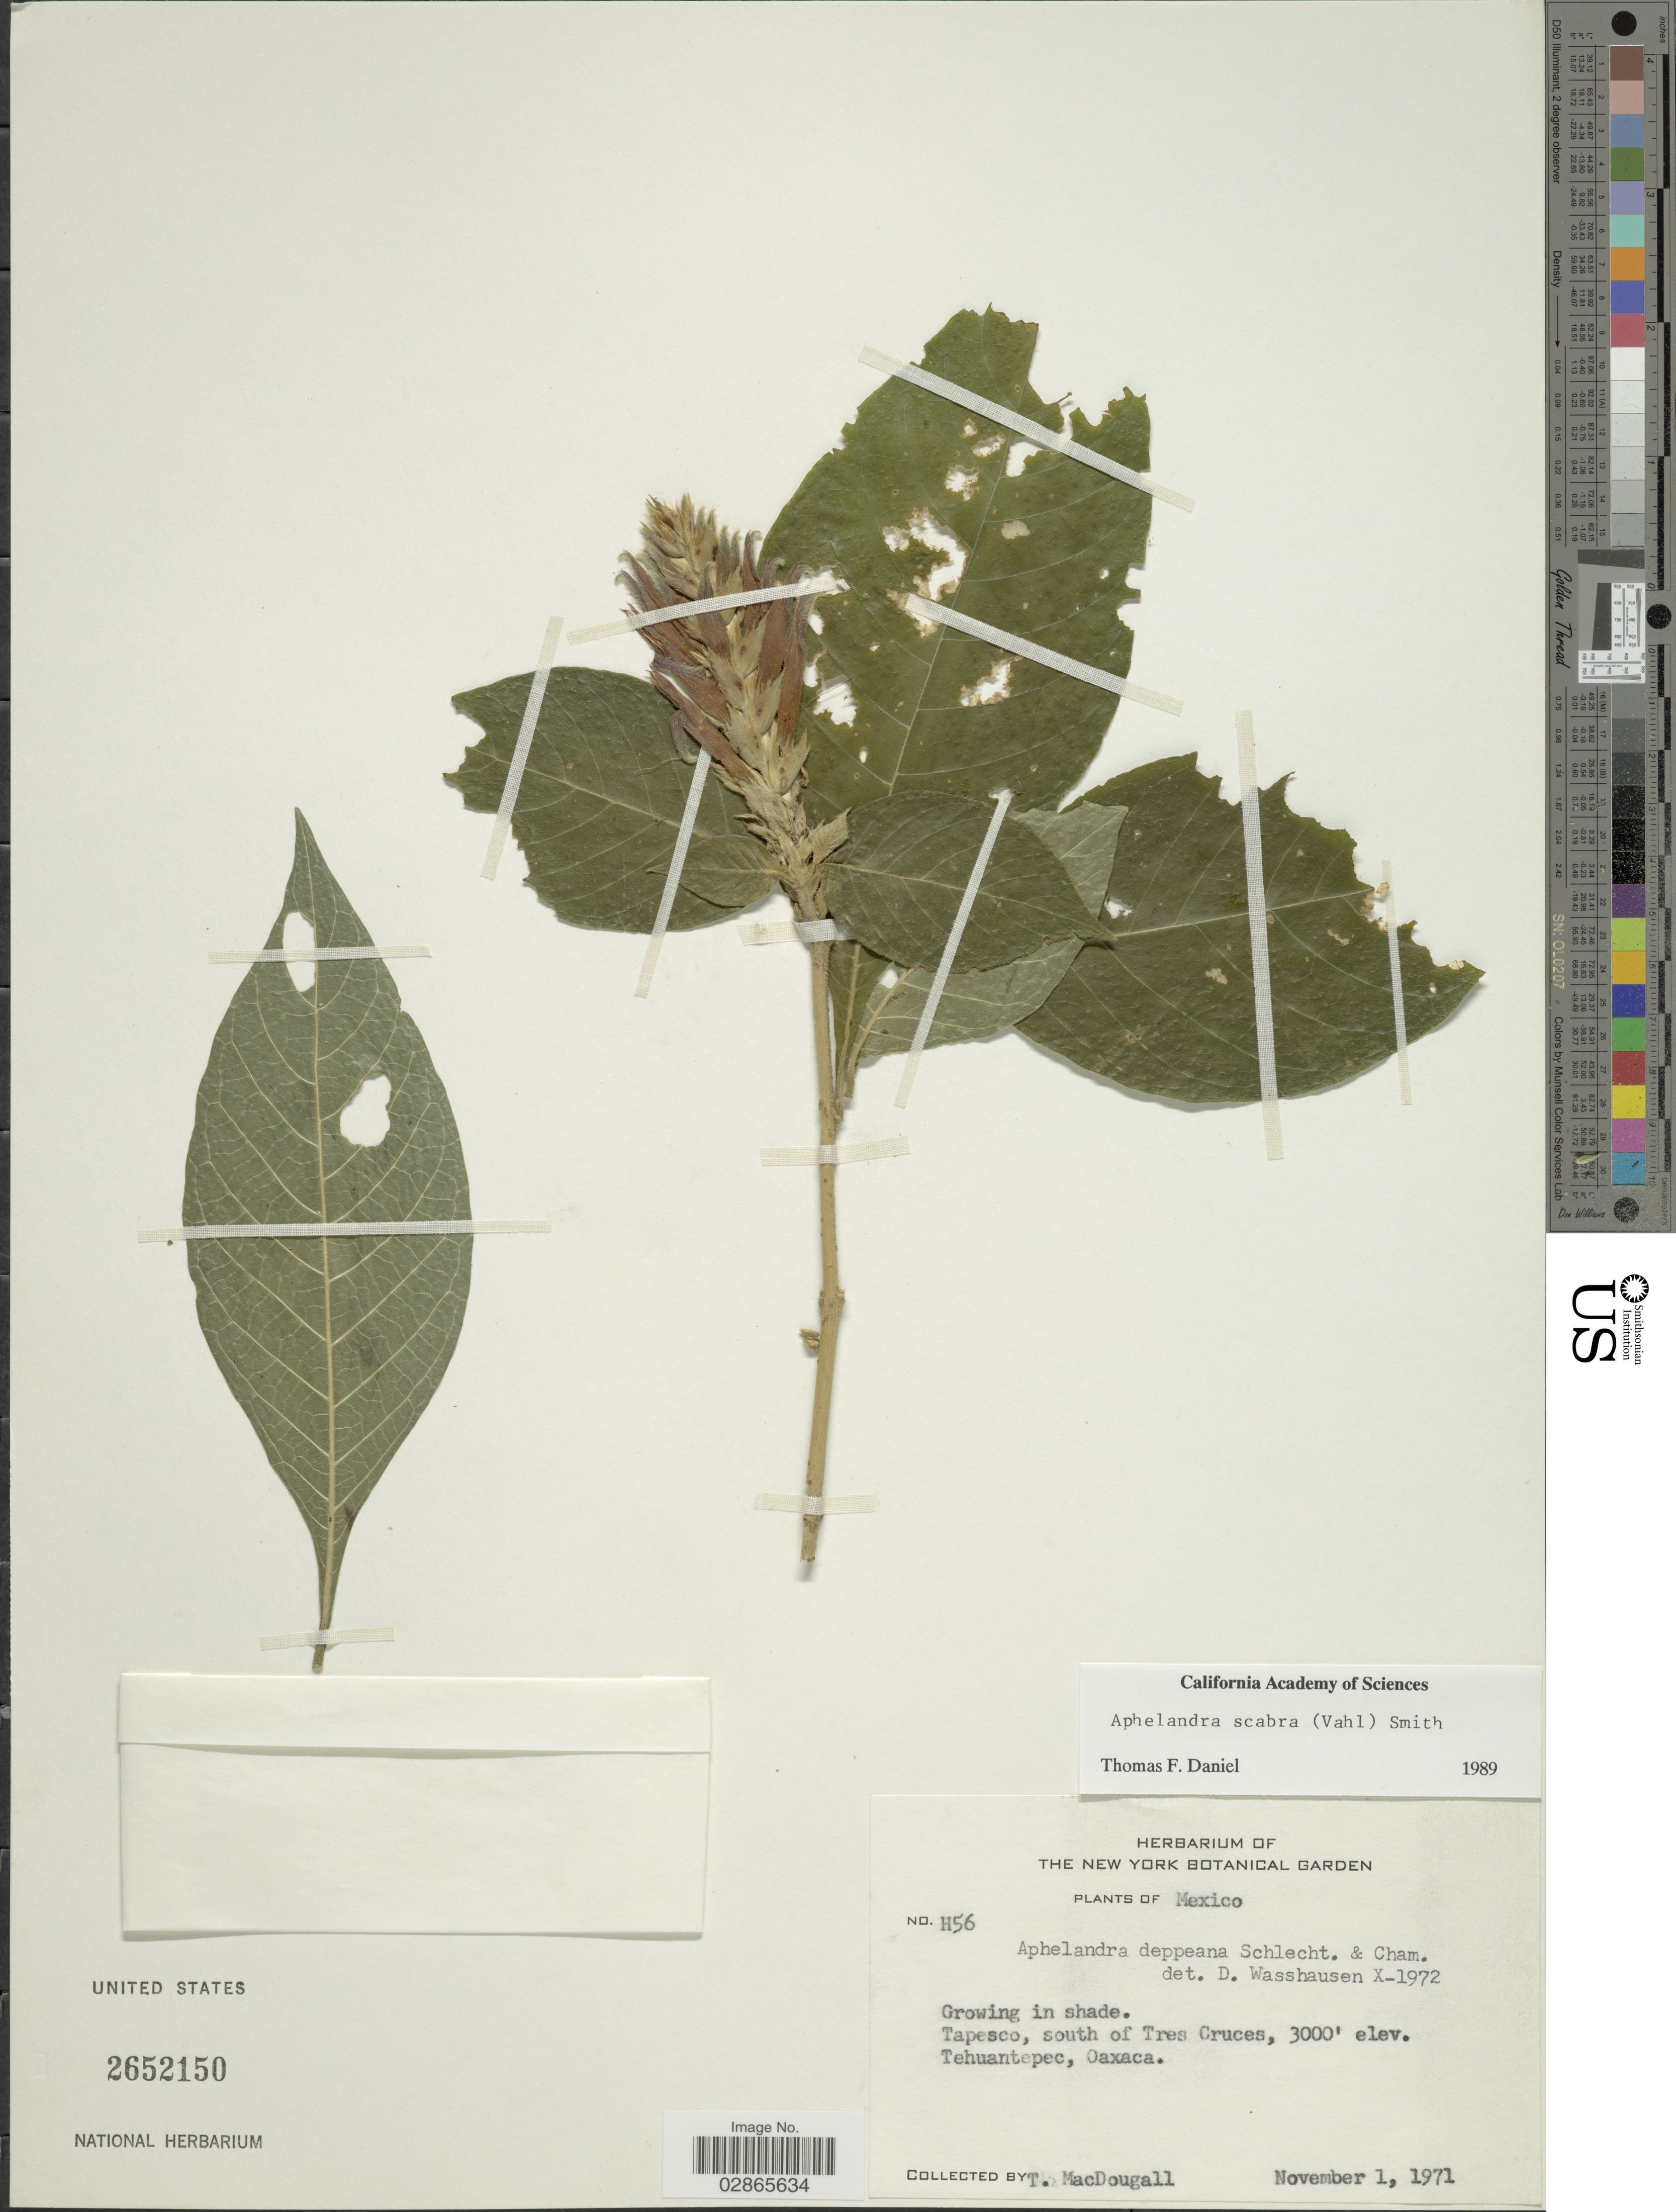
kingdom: Plantae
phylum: Tracheophyta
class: Magnoliopsida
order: Lamiales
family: Acanthaceae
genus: Aphelandra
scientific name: Aphelandra deppeana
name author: Schltdl. & Cham.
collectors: T. B. MacDougall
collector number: H56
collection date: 1971-11-01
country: Mexico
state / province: Oaxaca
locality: Tapesco, south of Tres Cruces. Tehuantepec.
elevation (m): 914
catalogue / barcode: US 2652150